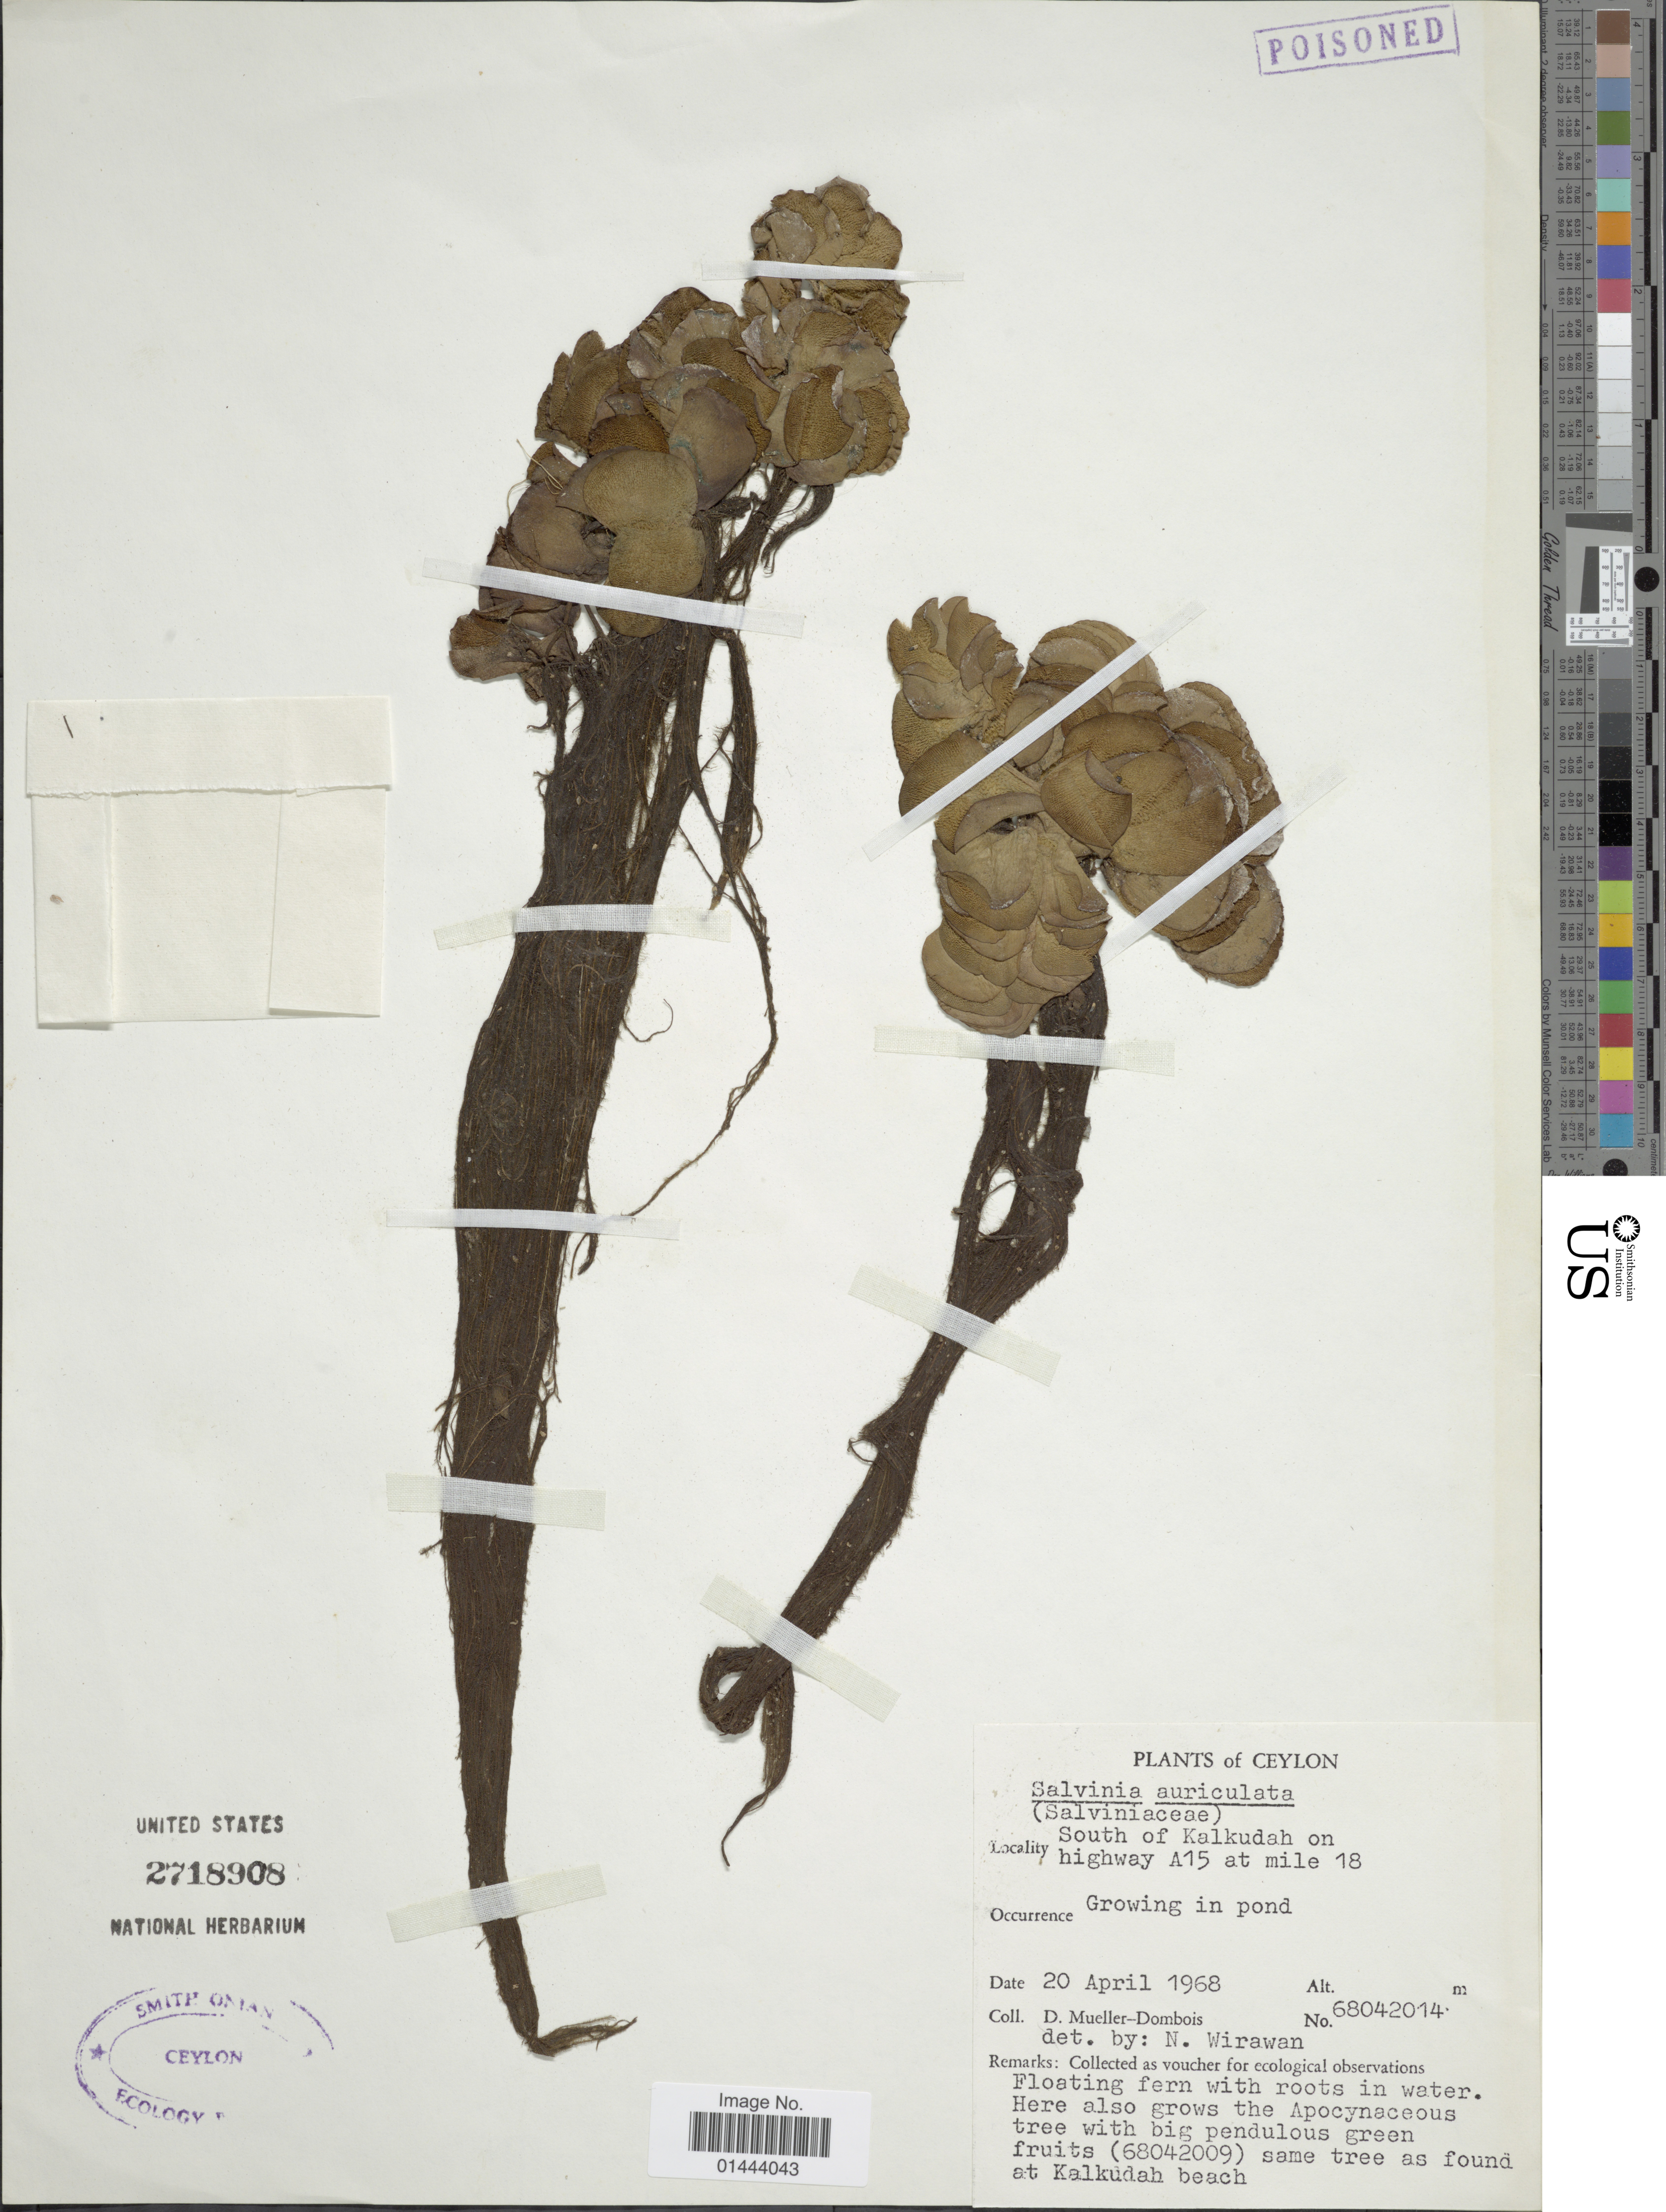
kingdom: Plantae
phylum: Tracheophyta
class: Polypodiopsida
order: Salviniales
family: Salviniaceae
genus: Salvinia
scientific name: Salvinia molesta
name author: D.S. Mitch.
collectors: D. Mueller-Dombois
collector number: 68042014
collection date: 1968-04-20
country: Sri Lanka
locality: Ceylon, South of Kalkudah on highway A15 at mile 18, growing in pond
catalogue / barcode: US 2718908